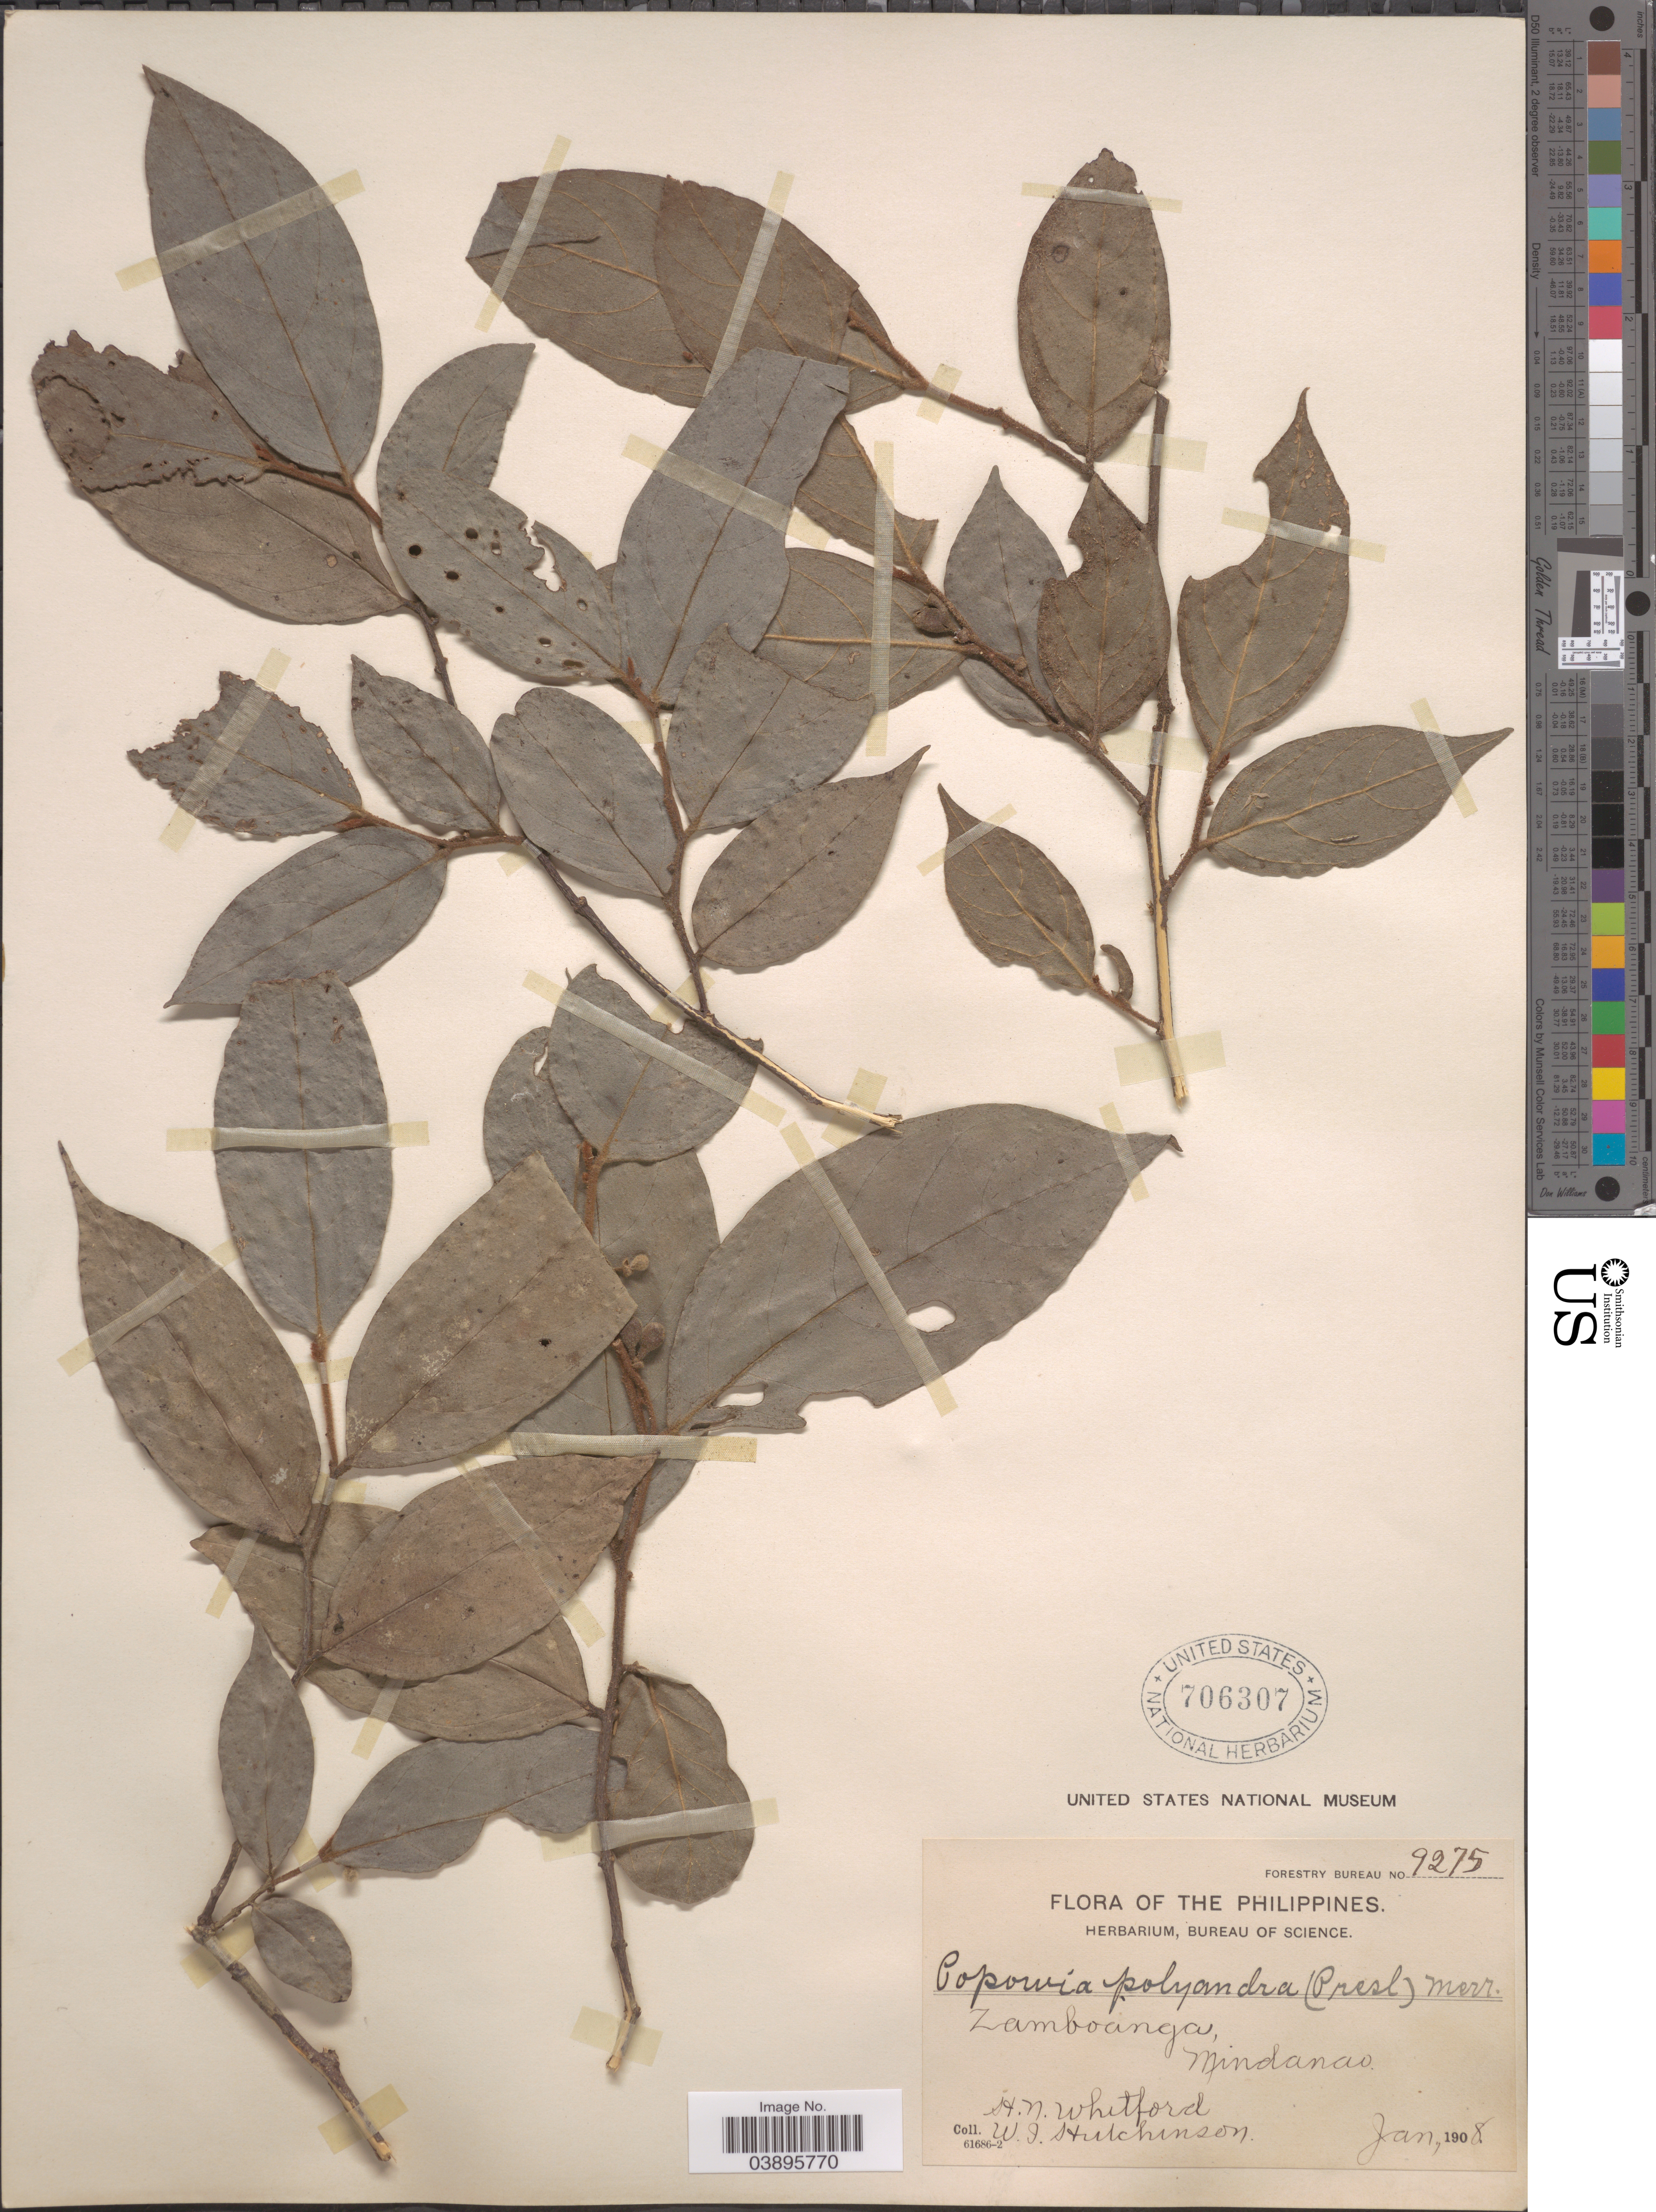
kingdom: Plantae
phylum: Tracheophyta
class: Magnoliopsida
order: Magnoliales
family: Annonaceae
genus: Popowia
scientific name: Popowia pisocarpa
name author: (Blume) Endl.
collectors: H. N. Whitford & W. I. Hutchinson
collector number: Forestry Bureau 9275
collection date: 1908-01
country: Philippines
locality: Zamboanga, Mindanao.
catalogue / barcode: US 706307